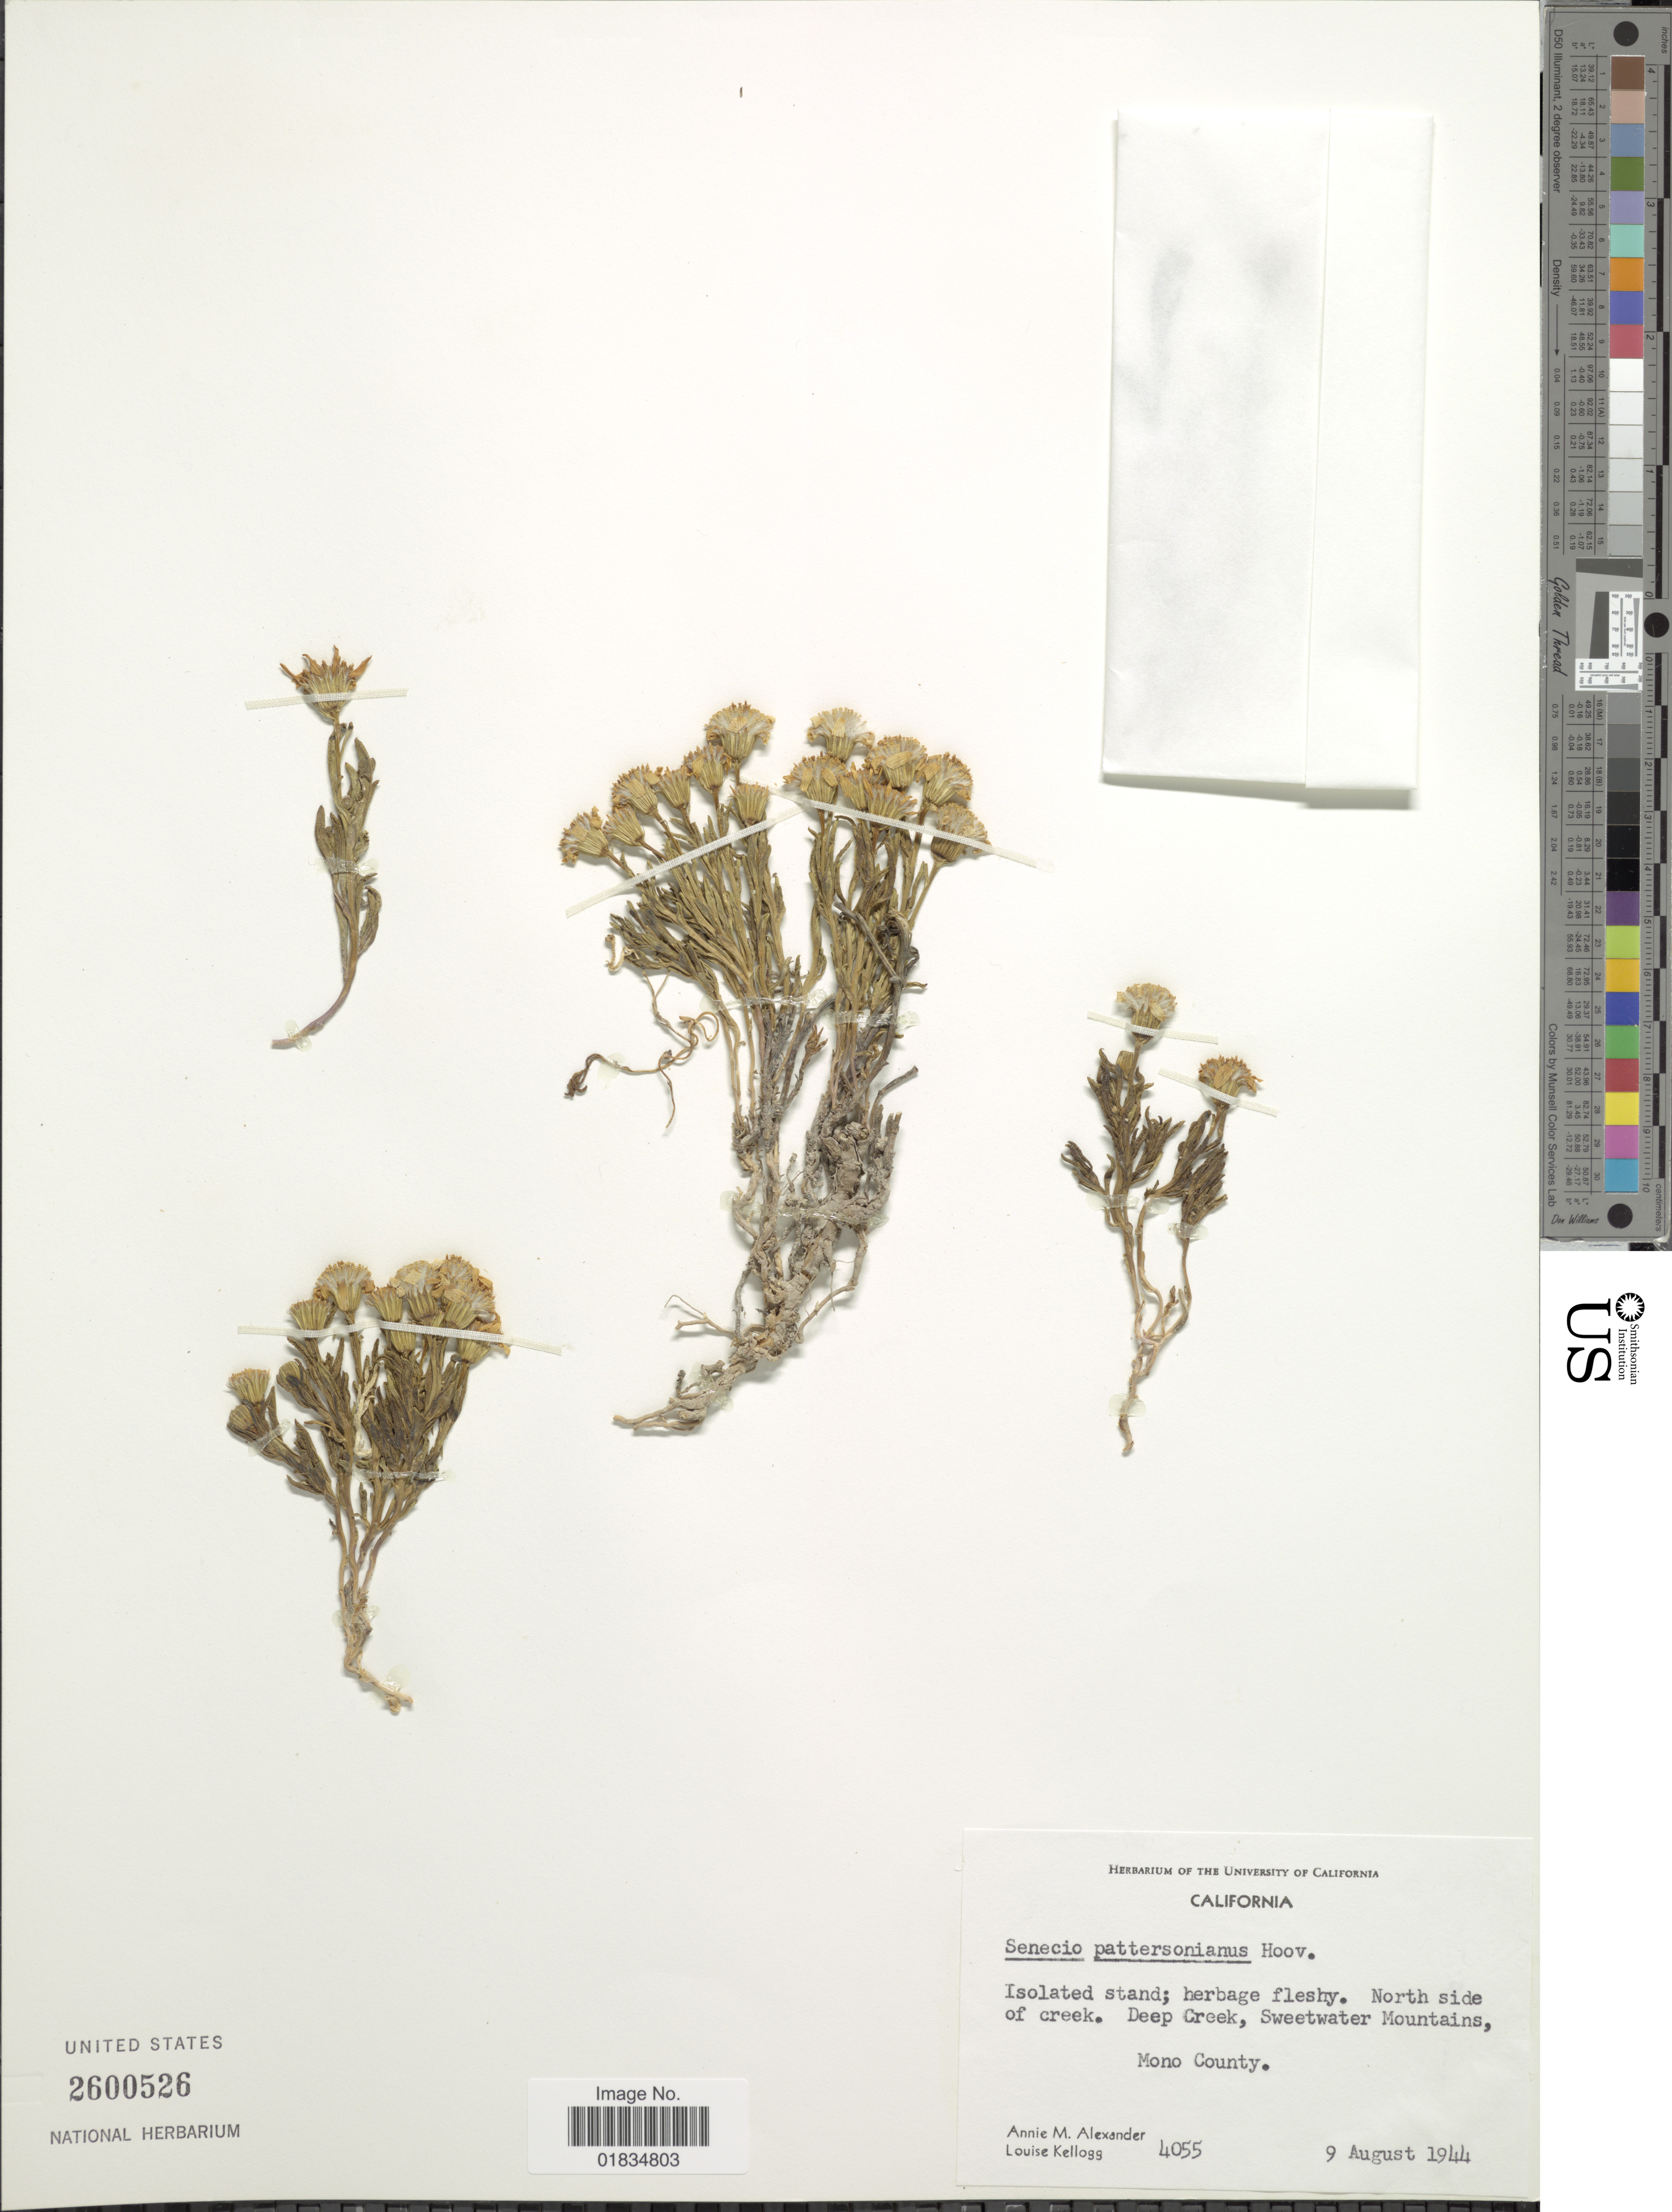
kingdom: Plantae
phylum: Tracheophyta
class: Magnoliopsida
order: Asterales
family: Asteraceae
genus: Senecio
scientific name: Senecio pattersonensis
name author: Hoover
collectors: A. M. Alexander & L. Kellogg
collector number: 4055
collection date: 1944-08-09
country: United States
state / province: California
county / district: Mono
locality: Deep Creek, Sweetwater Mountains, Mono County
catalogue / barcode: US 2600526